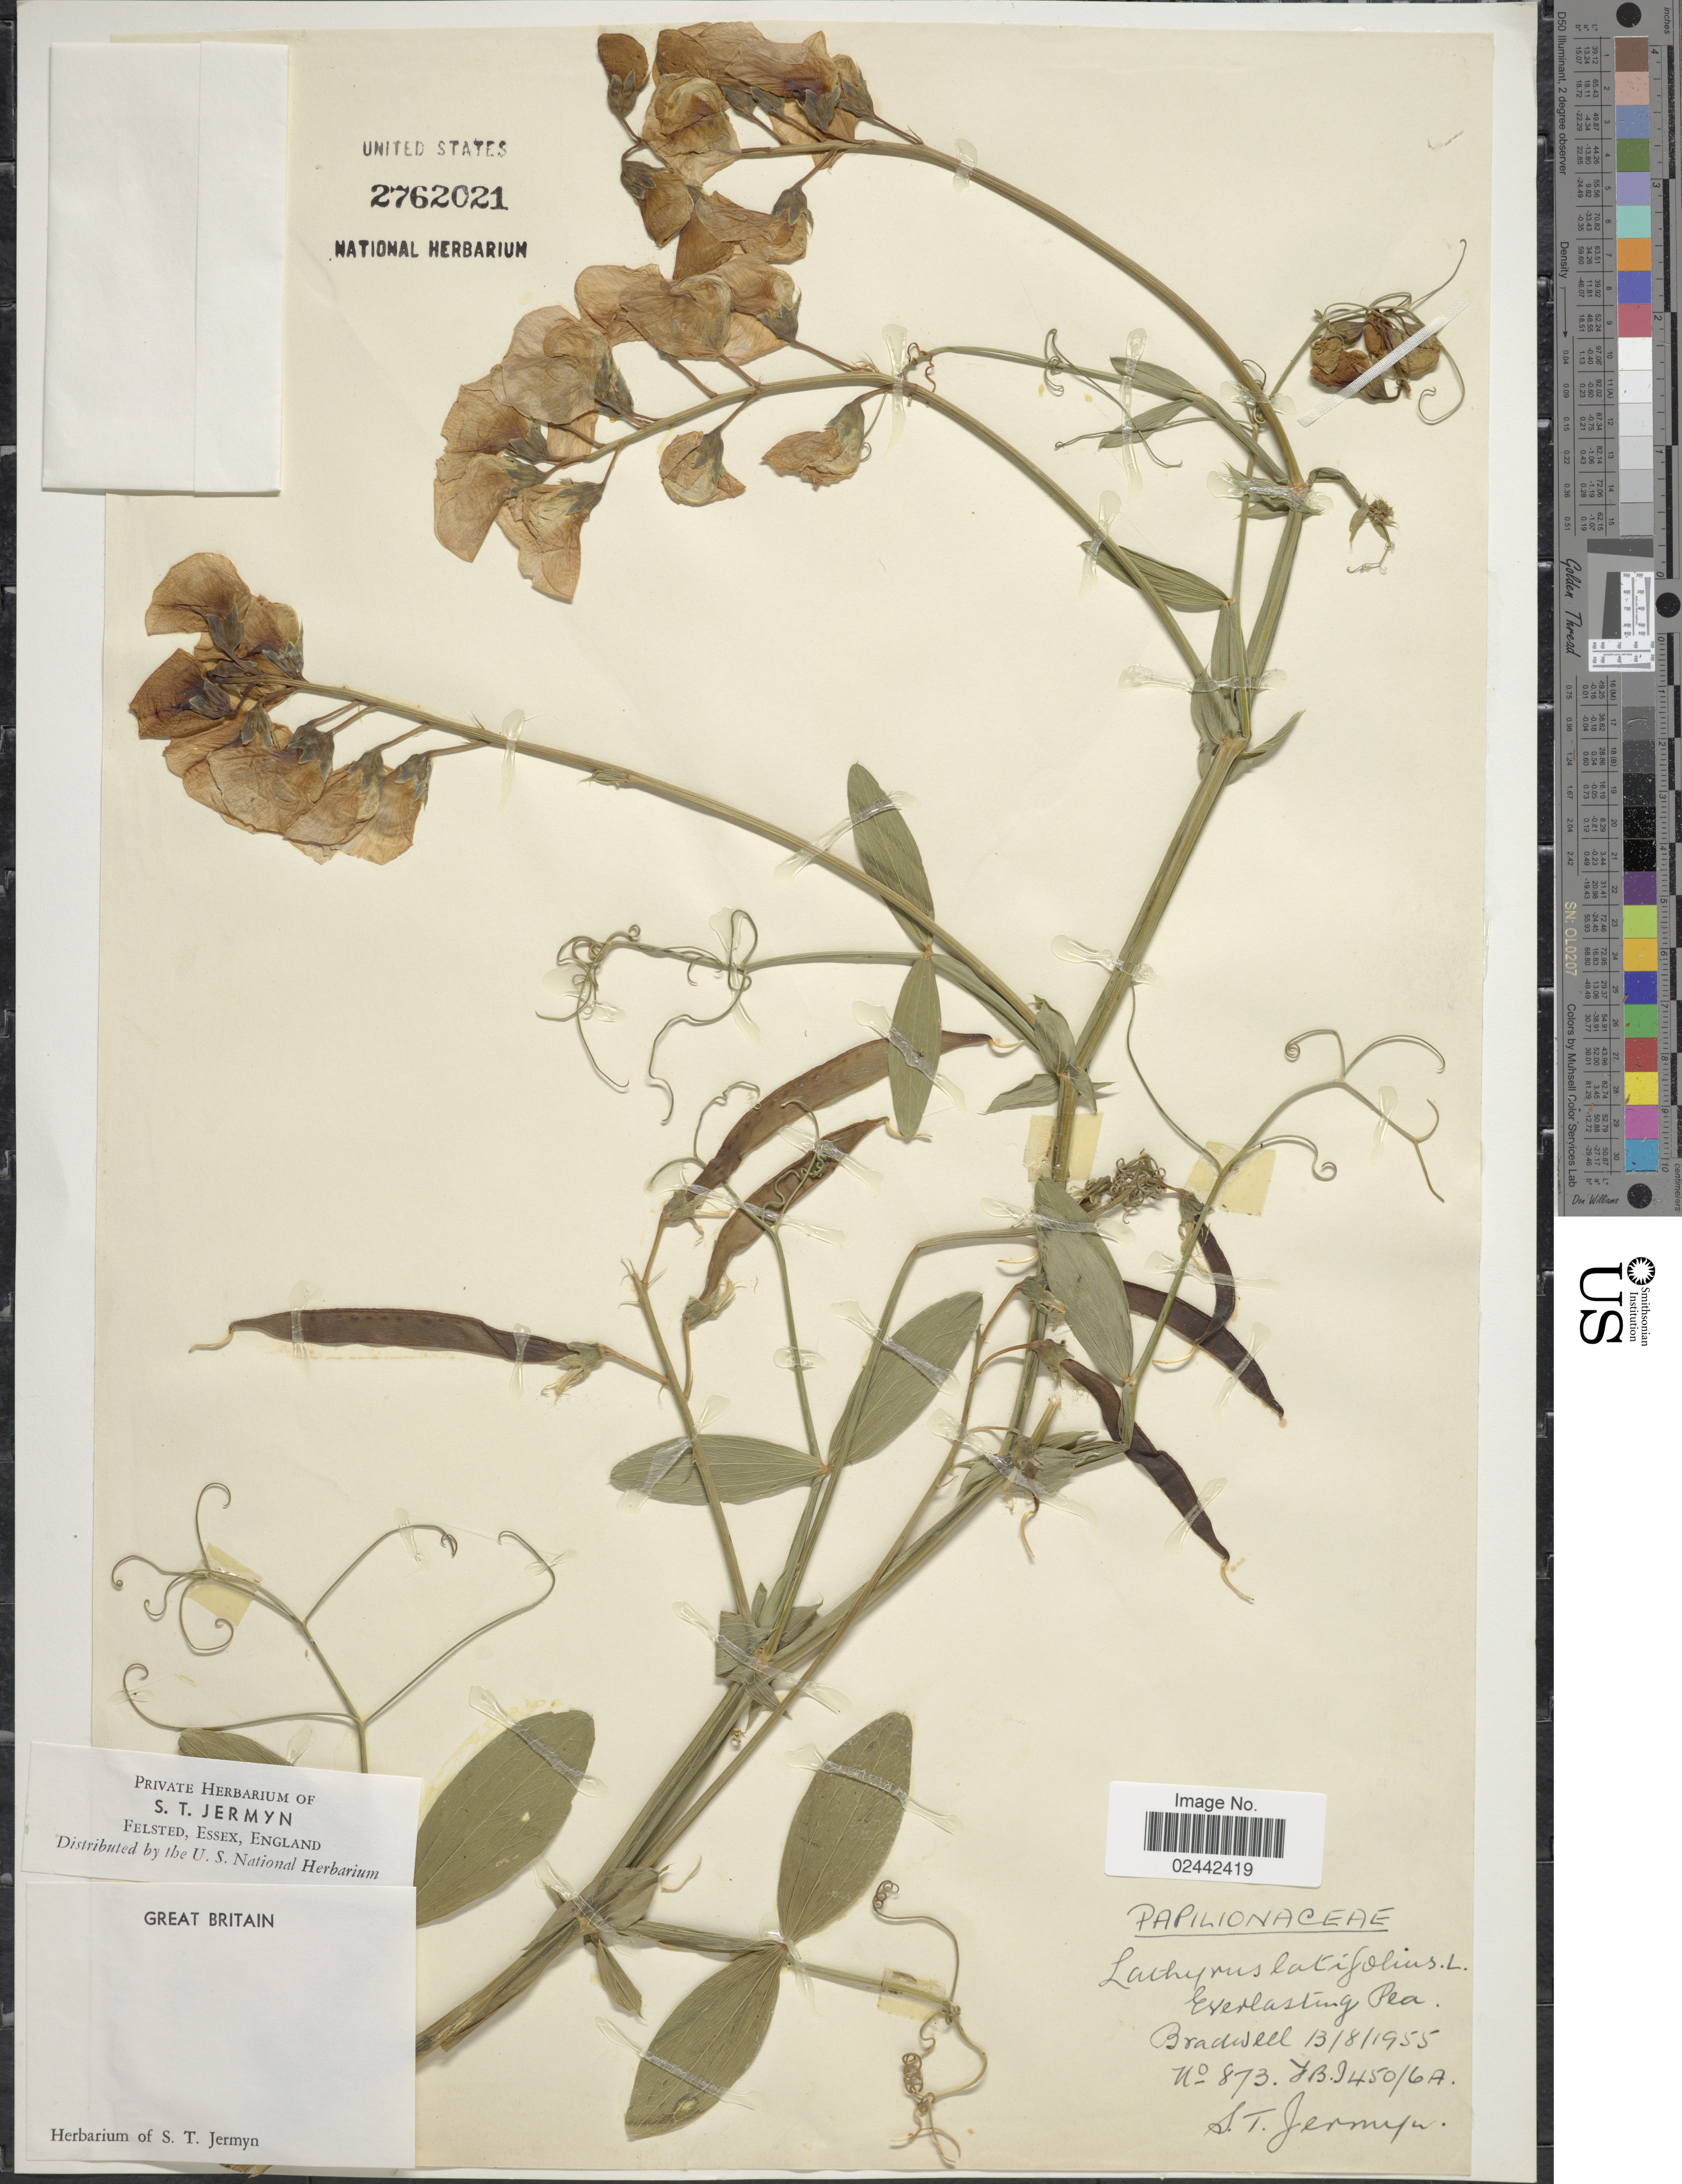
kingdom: Plantae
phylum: Tracheophyta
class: Magnoliopsida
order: Fabales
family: Fabaceae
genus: Lathyrus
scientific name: Lathyrus latifolius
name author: L.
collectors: S. Jermyn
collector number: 873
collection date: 1955-08-13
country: United Kingdom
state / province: England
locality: Great Britain, Bradwell.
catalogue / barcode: US 2762021